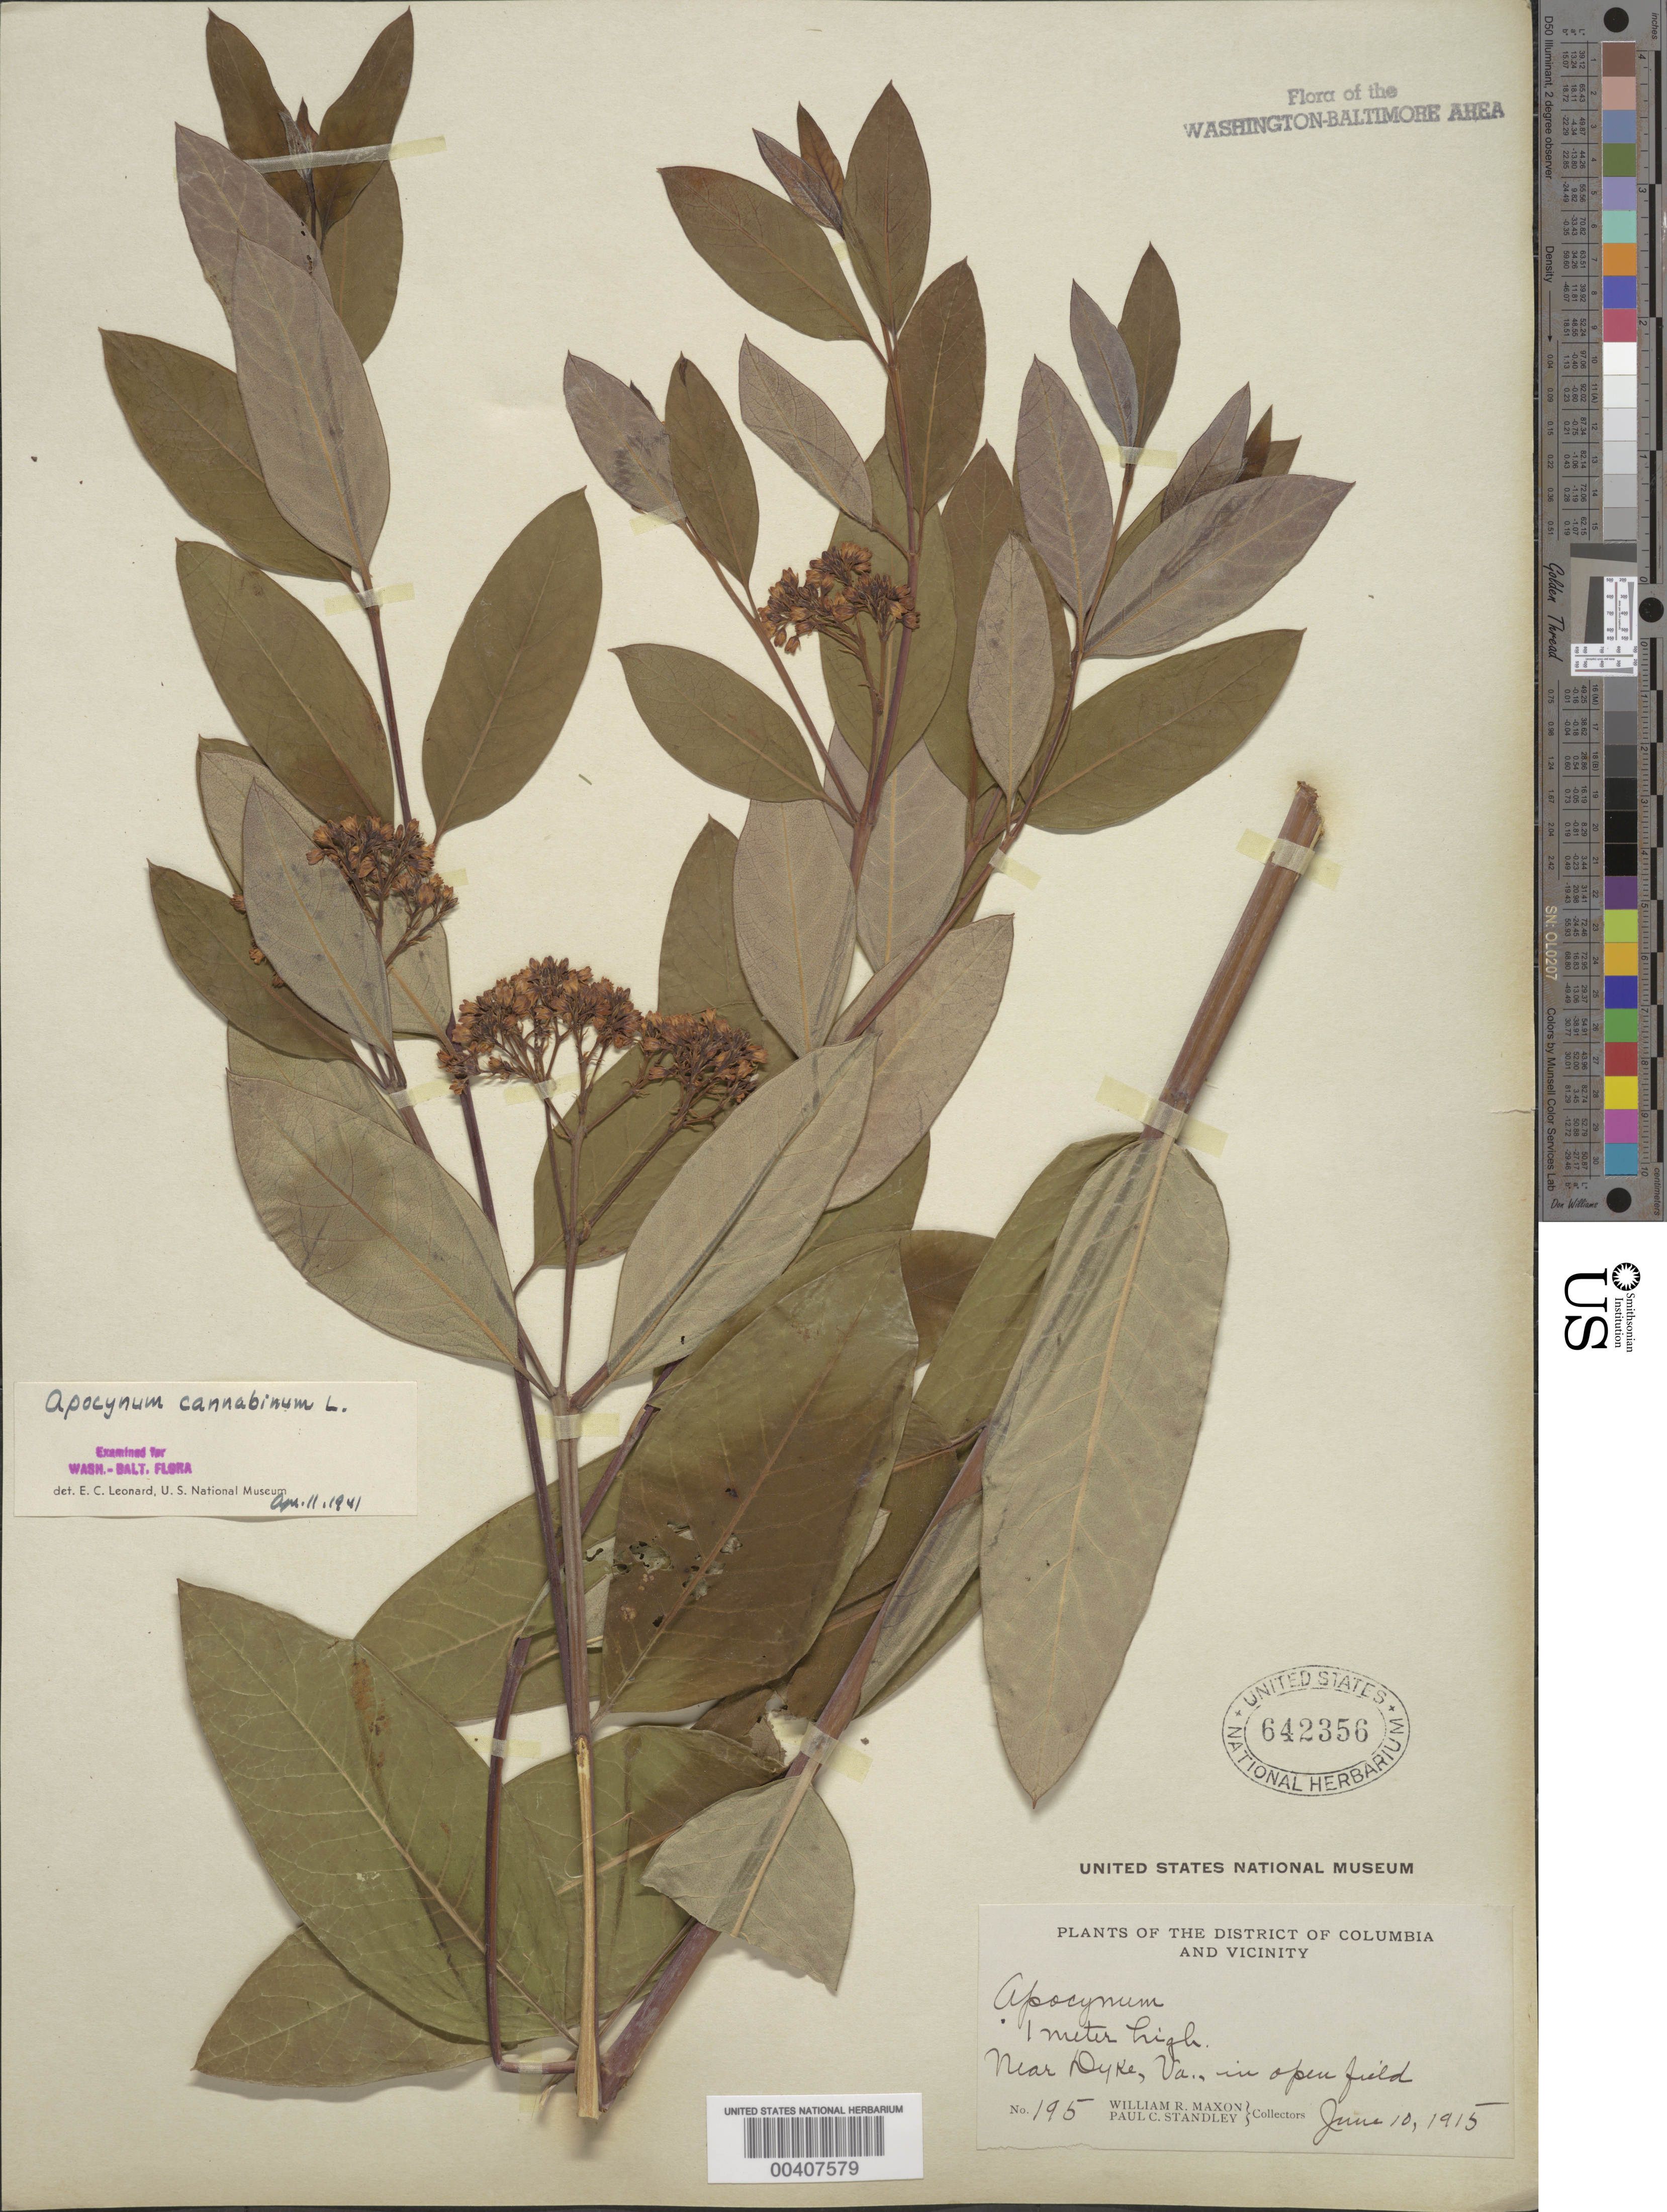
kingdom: Plantae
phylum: Tracheophyta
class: Magnoliopsida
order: Gentianales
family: Apocynaceae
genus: Apocynum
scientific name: Apocynum cannabinum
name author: L.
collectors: W. R. Maxon & P. C. Standley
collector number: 195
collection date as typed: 10 Jun 1915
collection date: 1915-06-10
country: United States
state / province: Virginia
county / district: Fairfax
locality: Near Dyke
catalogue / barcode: US 642356